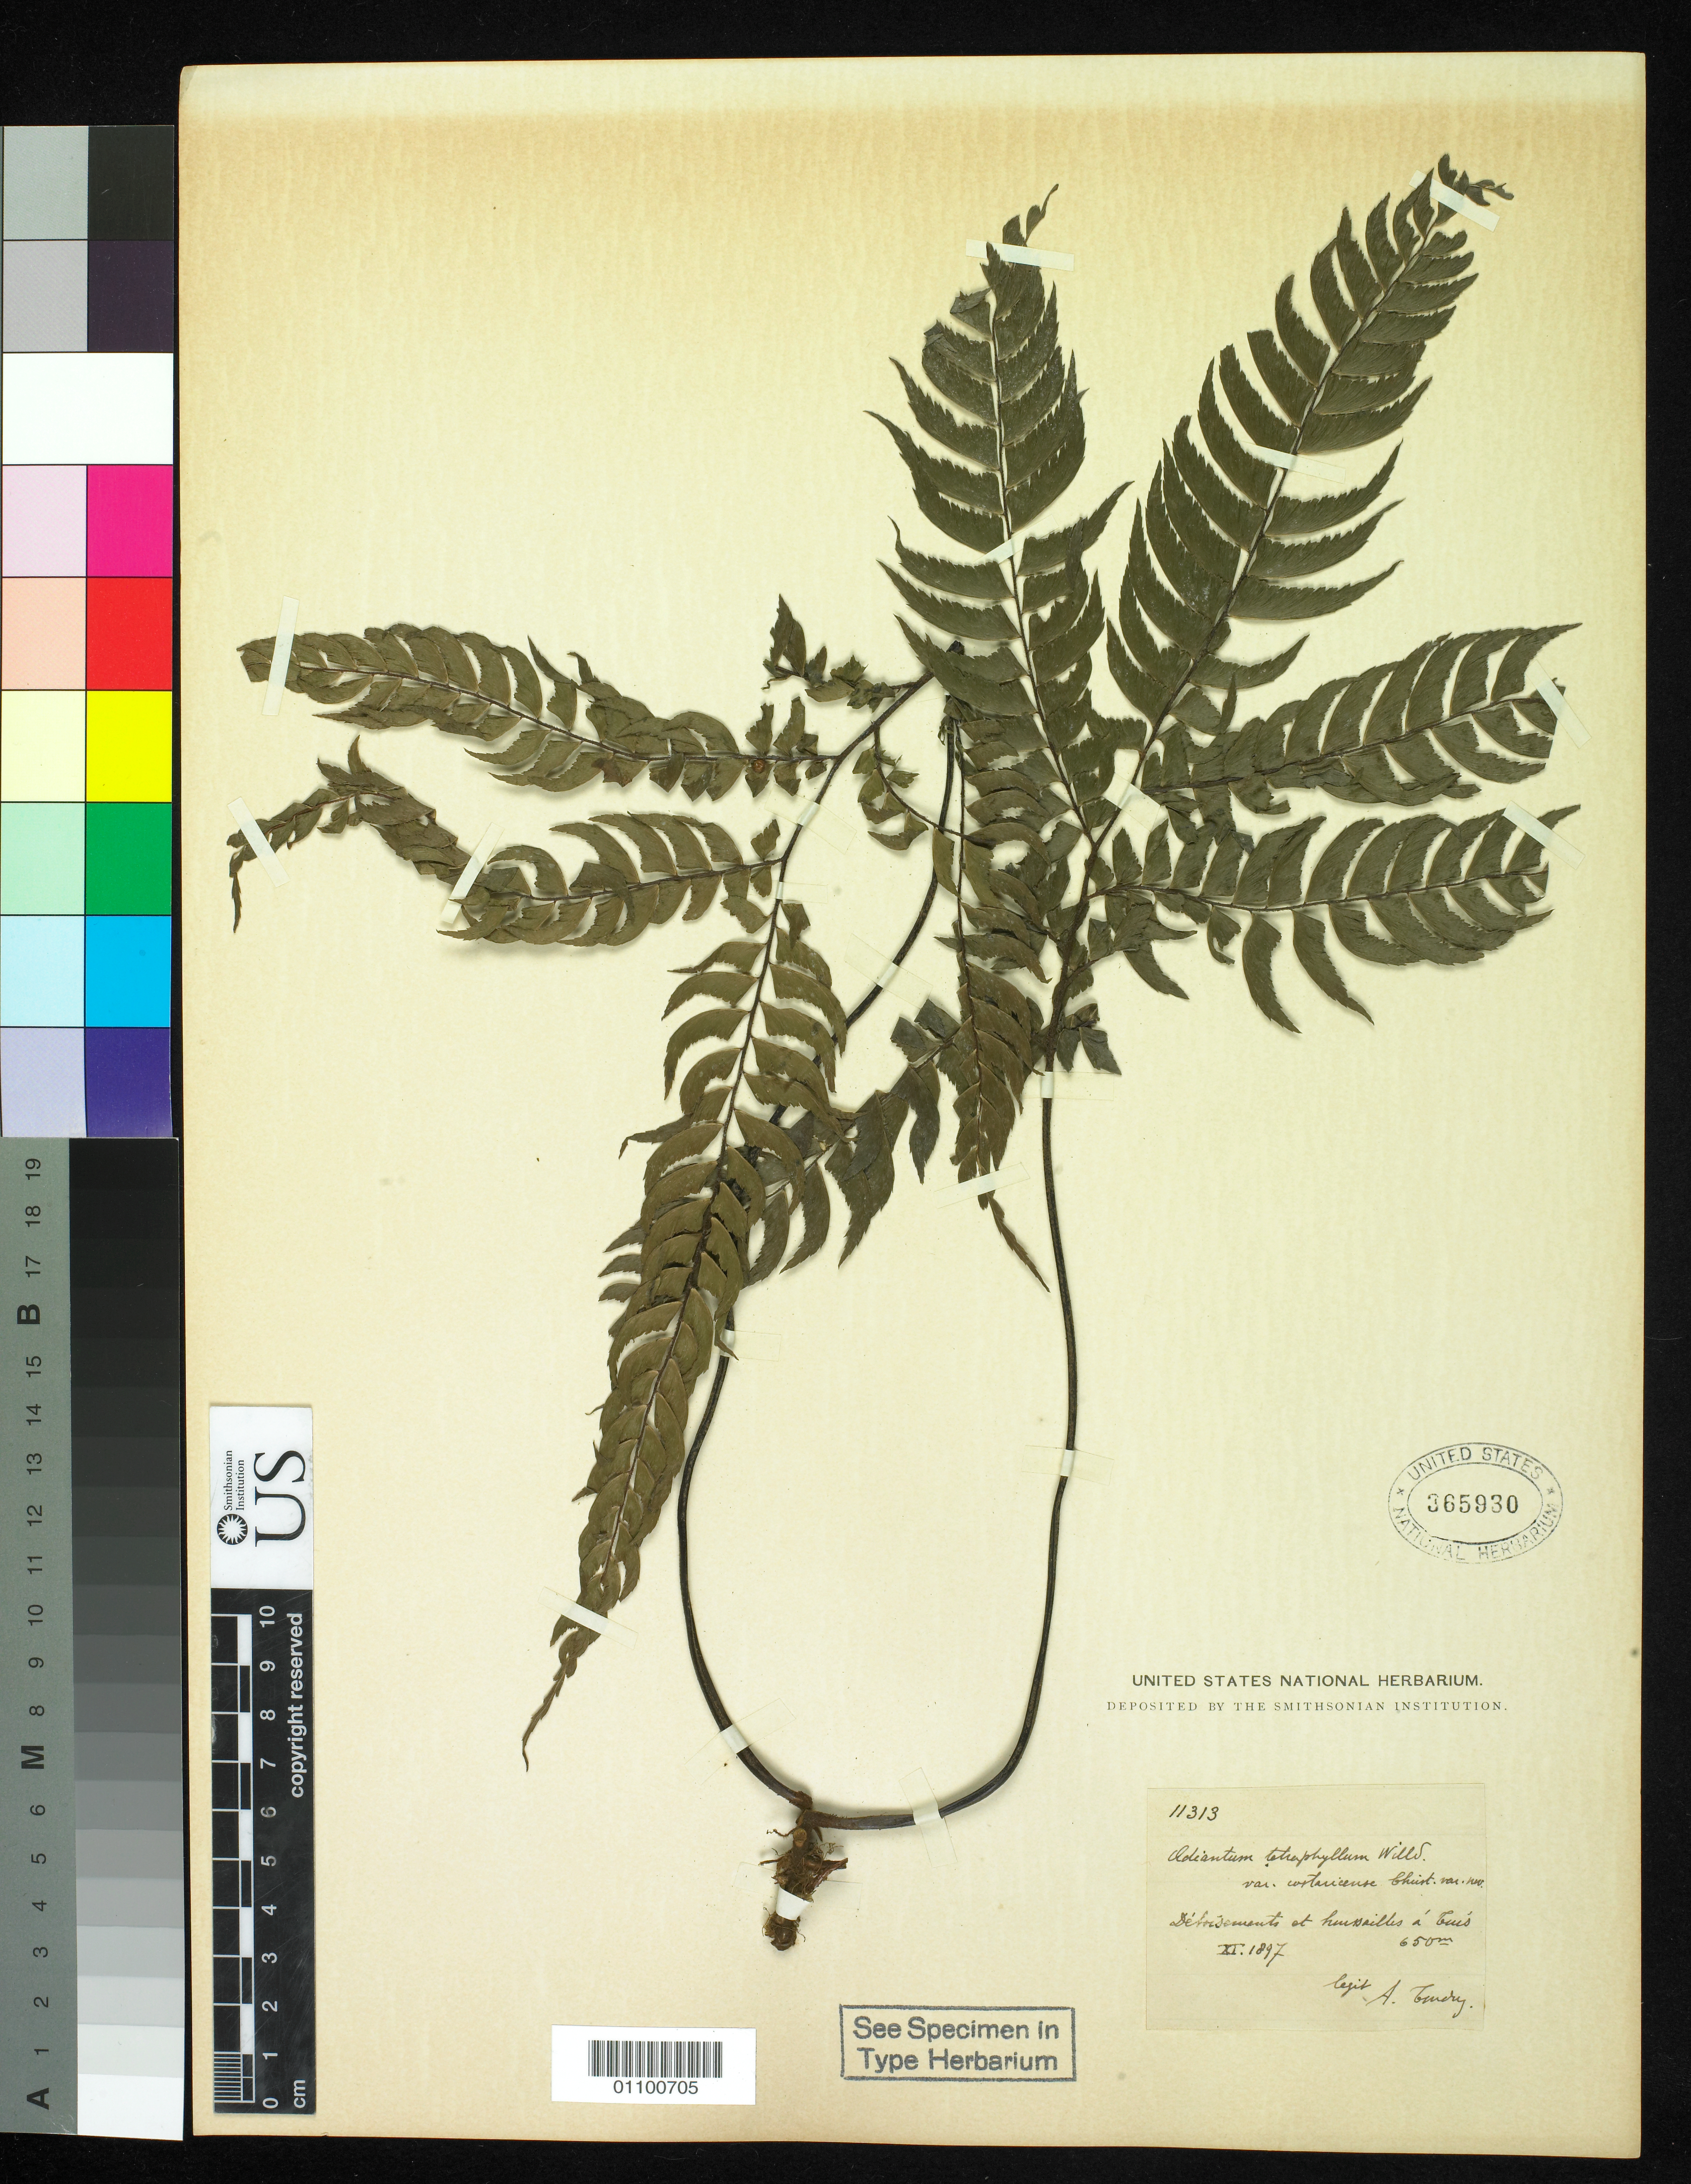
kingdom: Plantae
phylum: Tracheophyta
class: Polypodiopsida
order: Polypodiales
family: Pteridaceae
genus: Adiantum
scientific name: Adiantum tetraphyllum var. costaricense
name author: Christ ex Pittier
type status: Isotype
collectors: A. Tonduz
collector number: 11313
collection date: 1897-10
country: Costa Rica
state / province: Cartago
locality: Tuis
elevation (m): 650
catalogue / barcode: US 365930